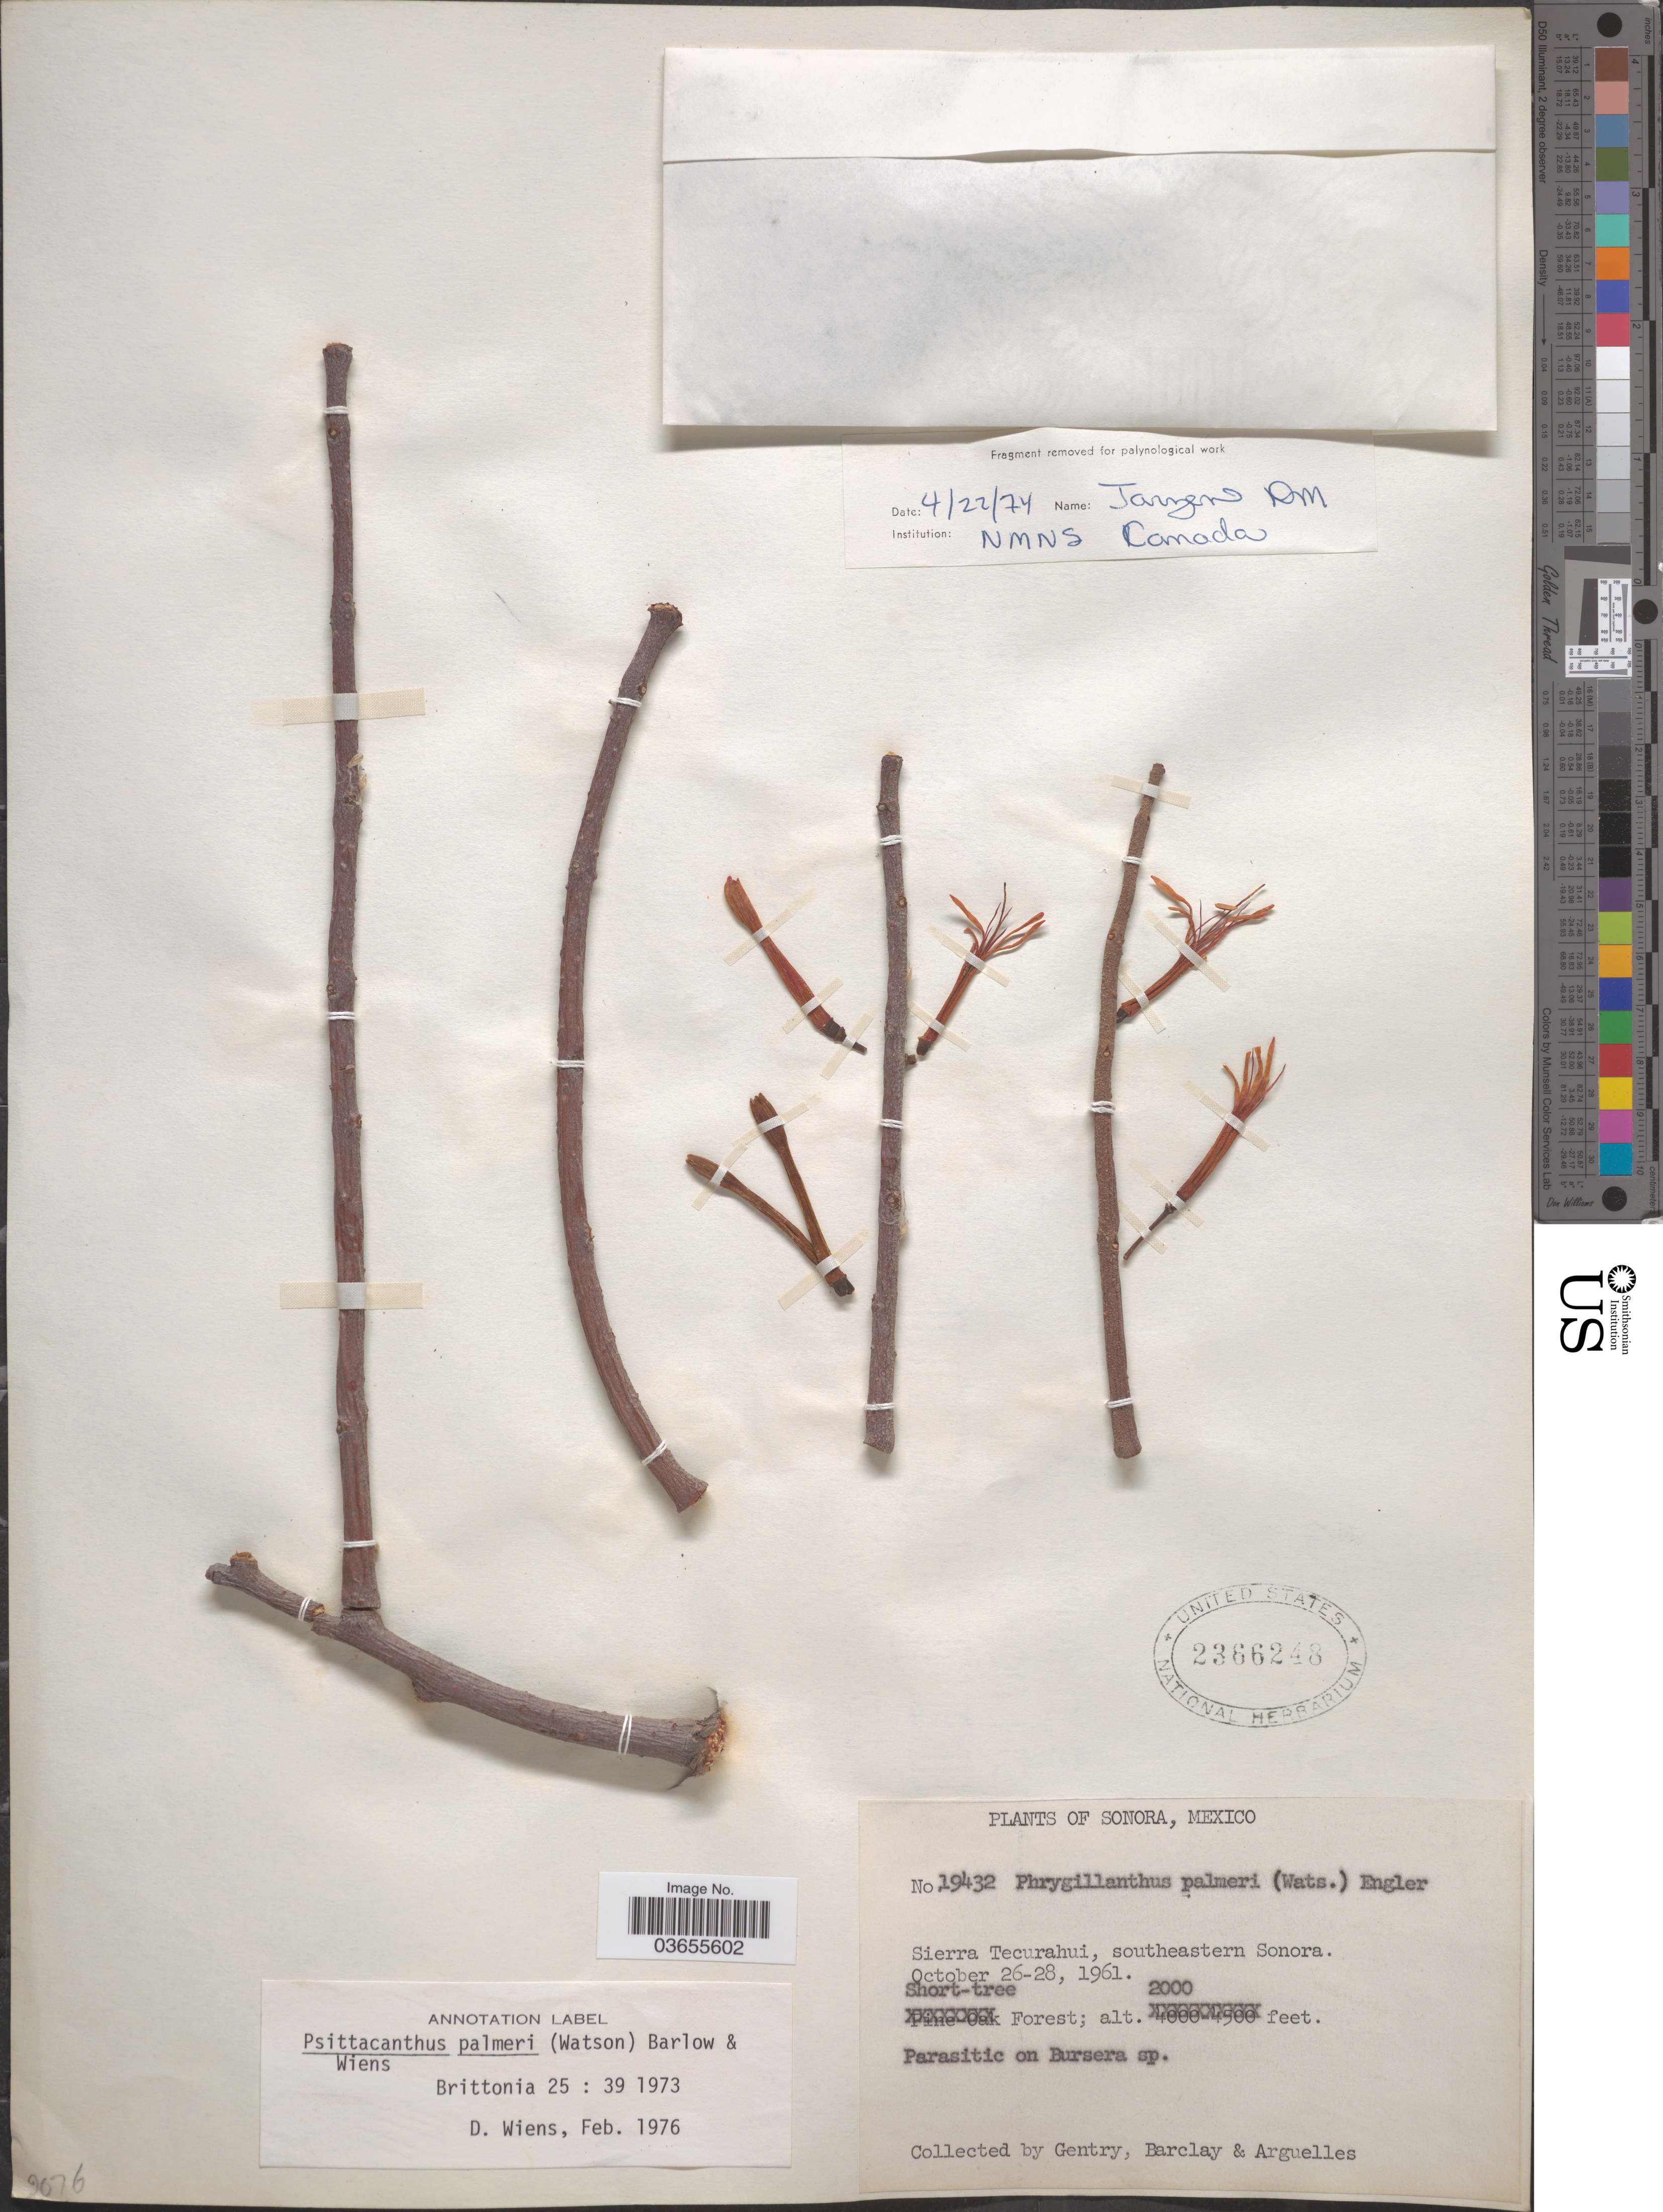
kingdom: Plantae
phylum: Tracheophyta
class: Magnoliopsida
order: Santalales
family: Loranthaceae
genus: Psittacanthus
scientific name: Psittacanthus palmeri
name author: (S. Watson) Barlow & Wiens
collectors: Gentry, --, -- Barclay & Arguelles, --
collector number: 19432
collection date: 1961-10-26/1961-10-28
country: Mexico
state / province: Sonora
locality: Sierra Tecurahui, southeastern Sonora.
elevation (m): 610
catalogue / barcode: US 2366248